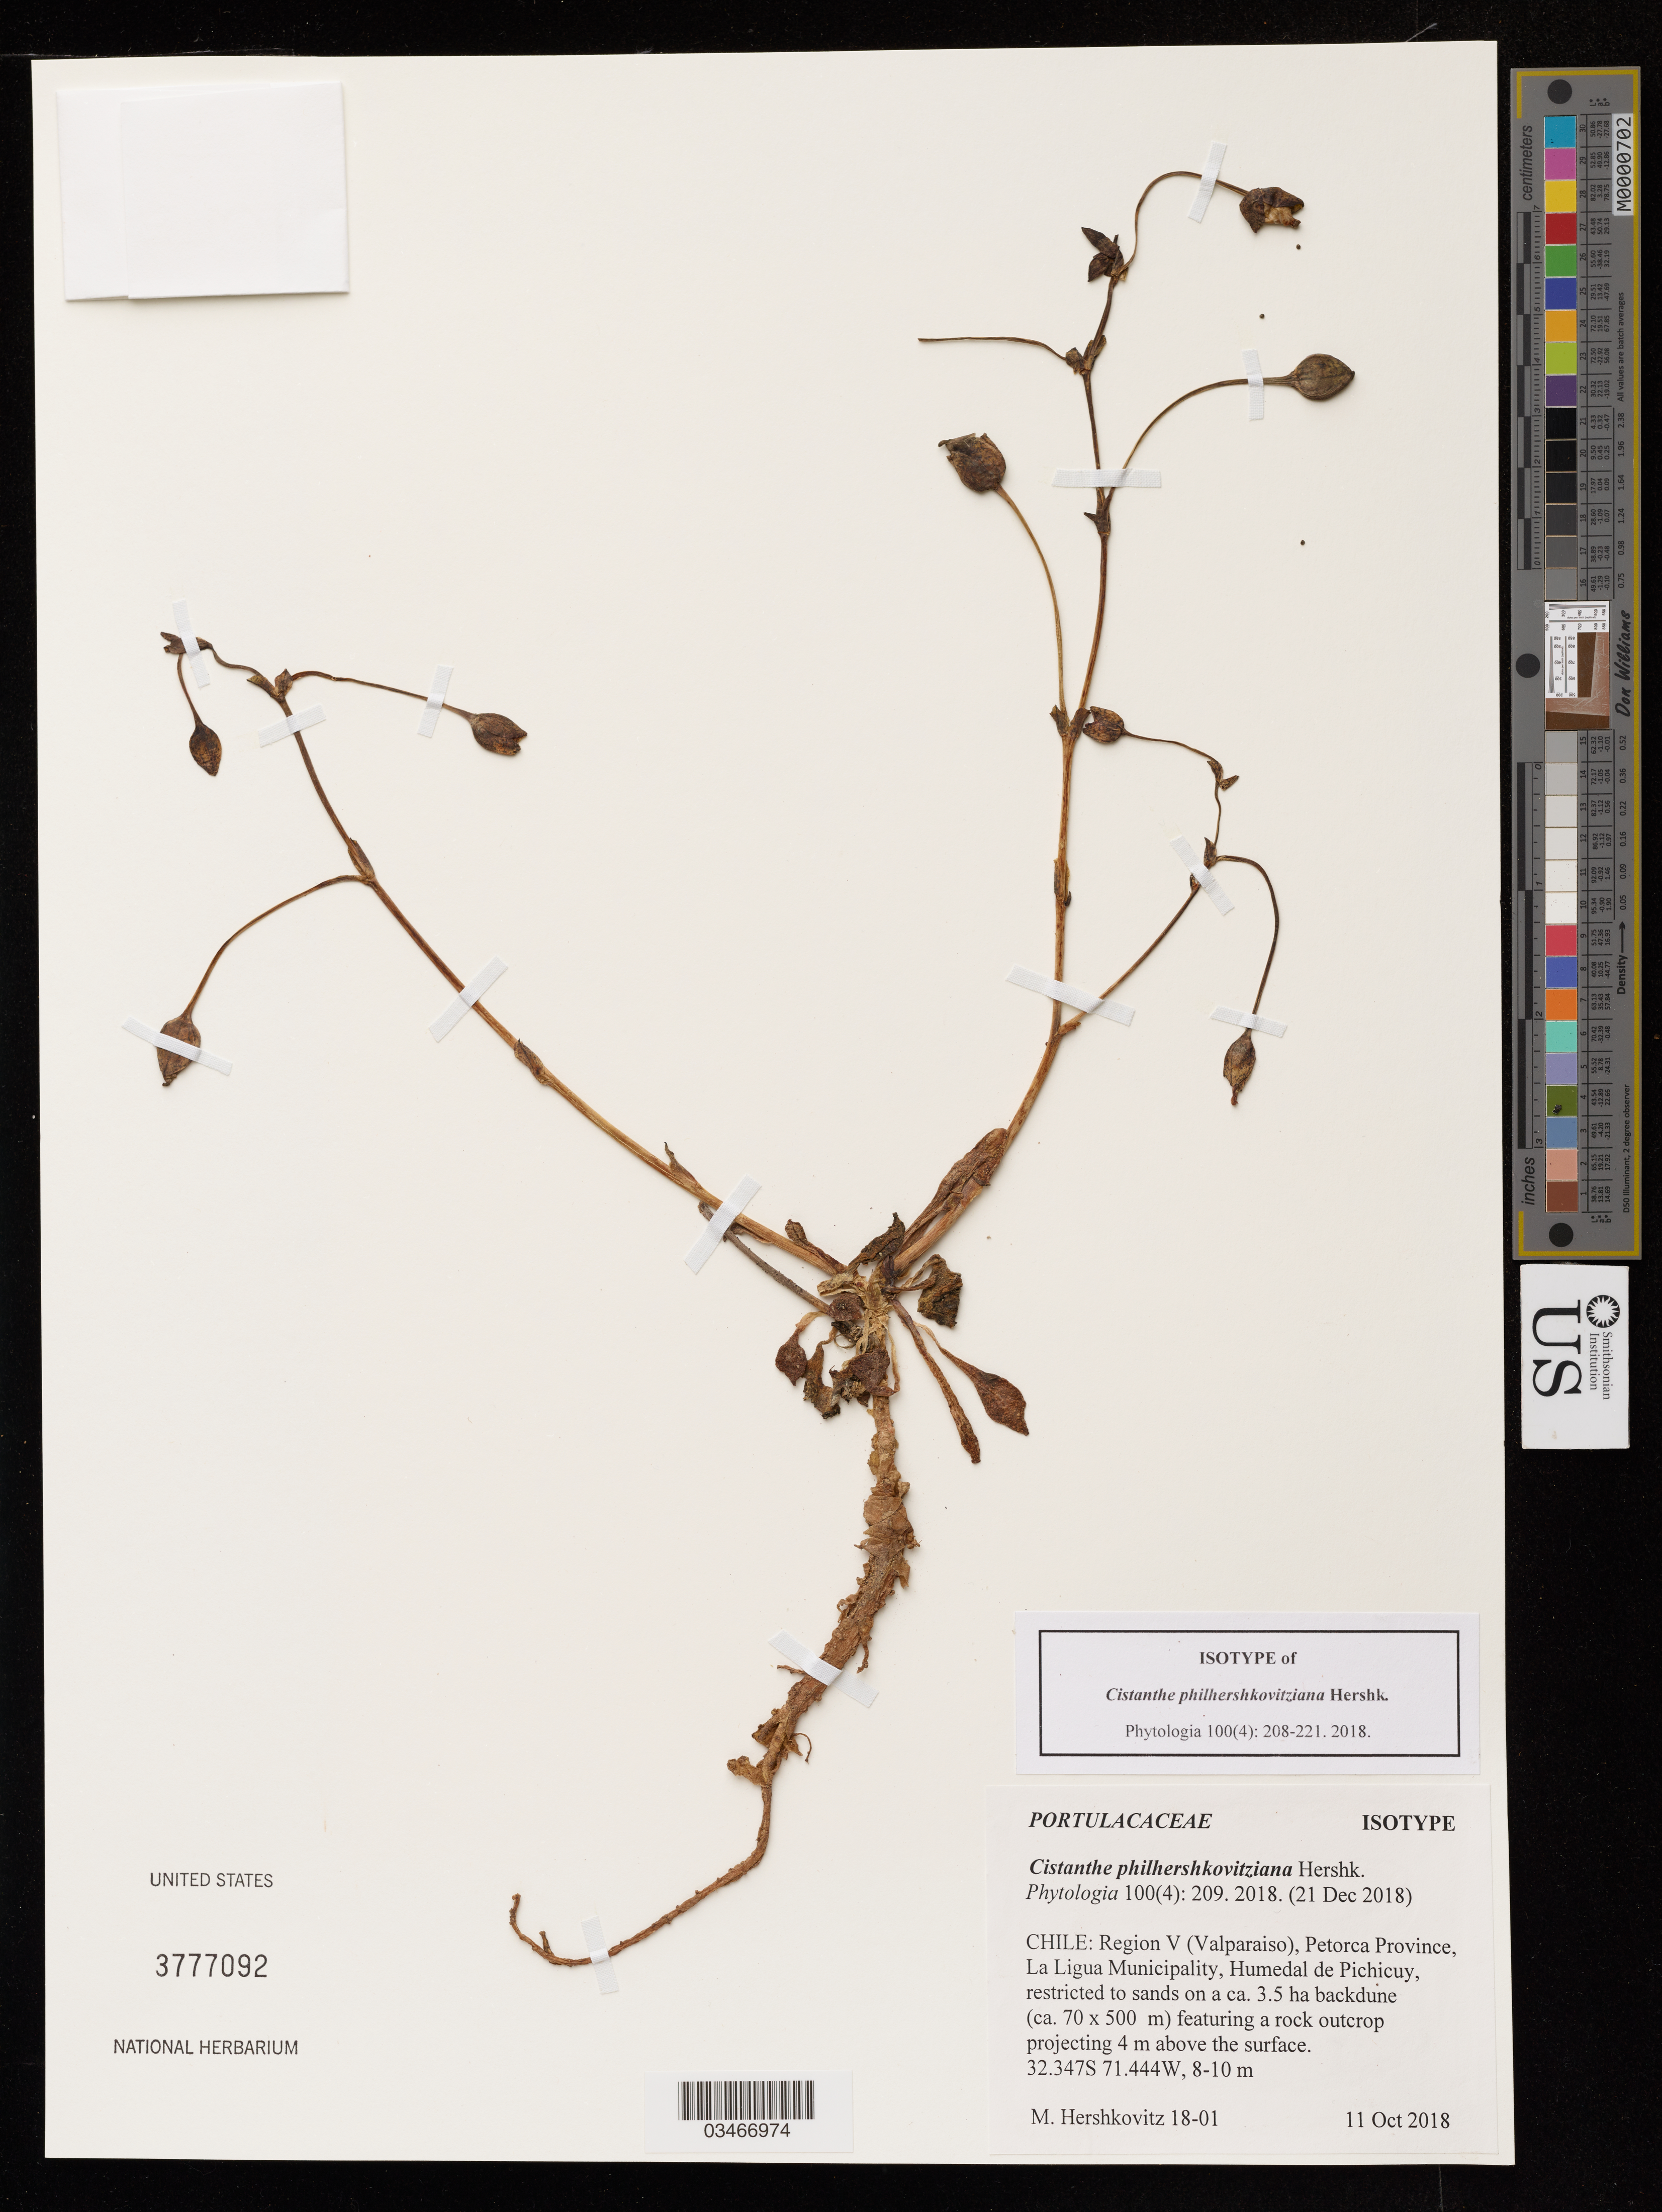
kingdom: Plantae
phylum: Tracheophyta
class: Magnoliopsida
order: Caryophyllales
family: Montiaceae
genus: Cistanthe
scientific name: Cistanthe philhershkovitziana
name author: Hershk.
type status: Isotype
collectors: Hershk.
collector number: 18-01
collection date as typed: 11 Oct 2028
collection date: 2018-10-11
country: Chile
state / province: Valparaíso (V)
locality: Petorca Province, La Ligua Municipality, Humedal de Pichicuy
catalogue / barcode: US 3777092